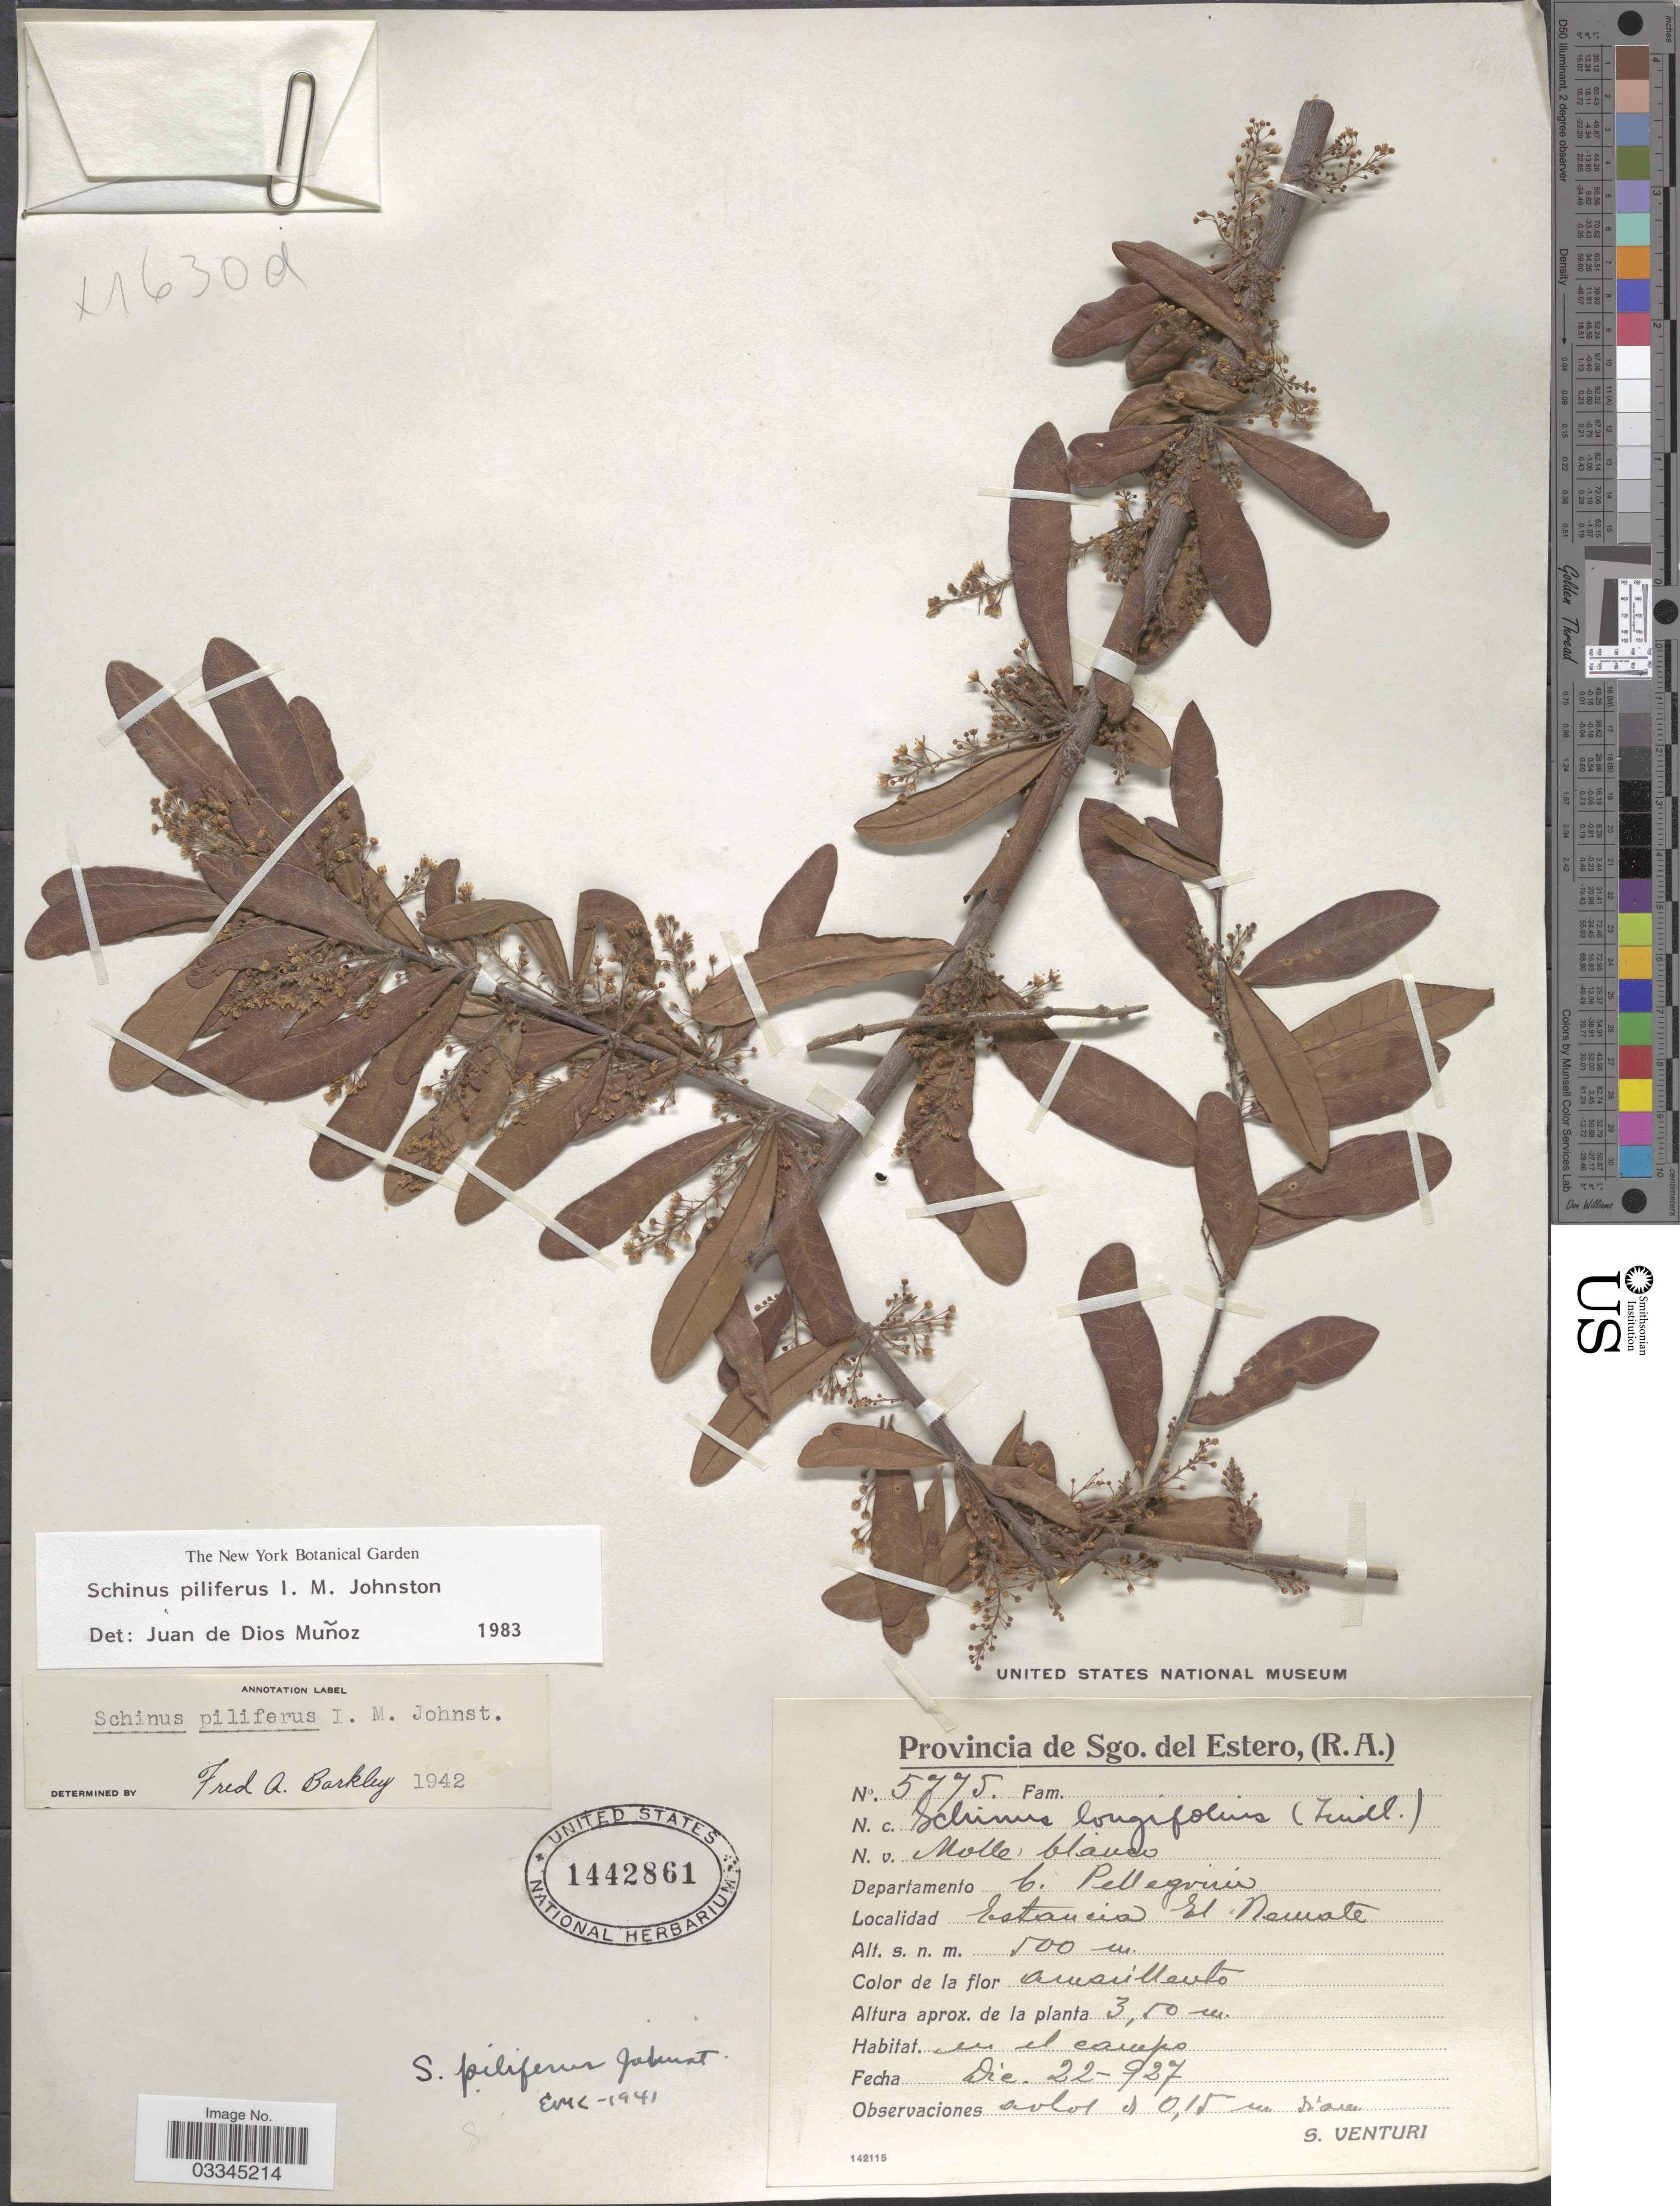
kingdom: Plantae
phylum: Tracheophyta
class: Magnoliopsida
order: Sapindales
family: Anacardiaceae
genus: Schinus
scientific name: Schinus pilifera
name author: I.M. Johnst.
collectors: S. Venturi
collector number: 5775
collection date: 1937-12-22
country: Argentina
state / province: Santiago del Estero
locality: Departamento C. Pellegrini, Estancia El Remate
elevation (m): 500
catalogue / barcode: US 1442861